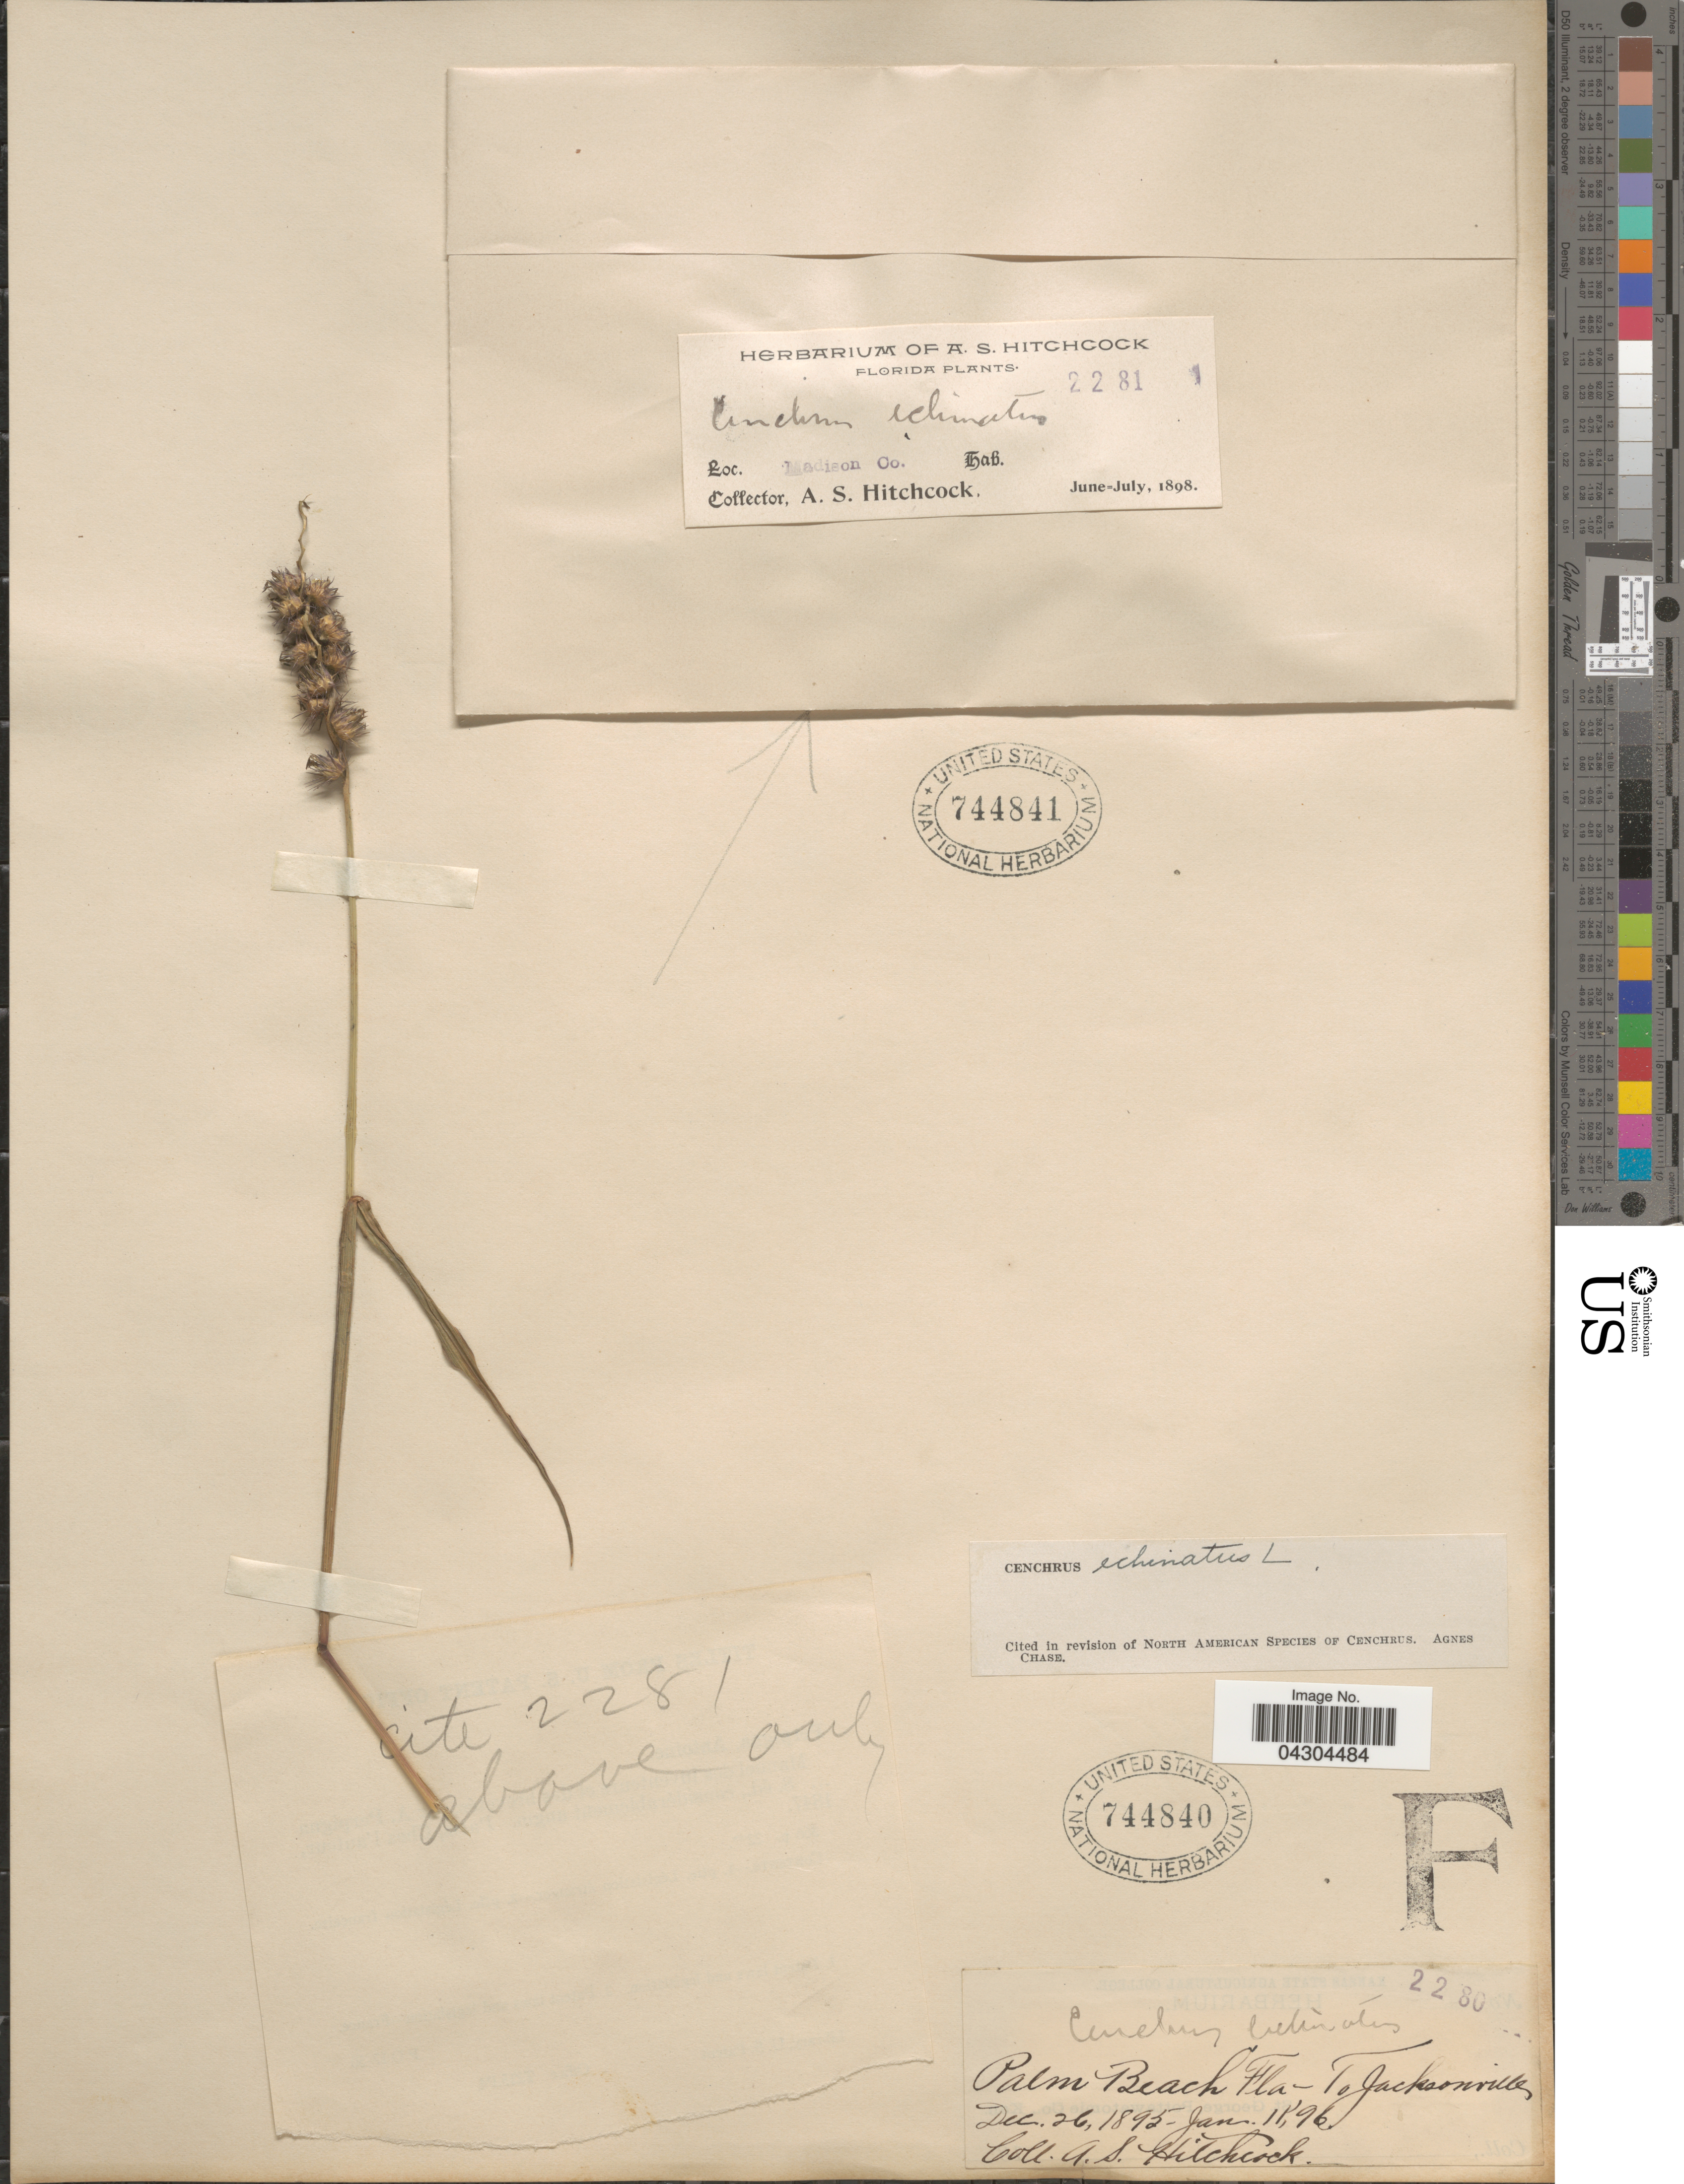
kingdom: Plantae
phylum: Tracheophyta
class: Liliopsida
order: Poales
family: Poaceae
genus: Cenchrus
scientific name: Cenchrus echinatus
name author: L.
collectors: A. S. Hitchcock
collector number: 2280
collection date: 1895-12-26/1896-01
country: United States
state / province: Florida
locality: Palm Beach. To Jacksonville.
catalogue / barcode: US 744840-2